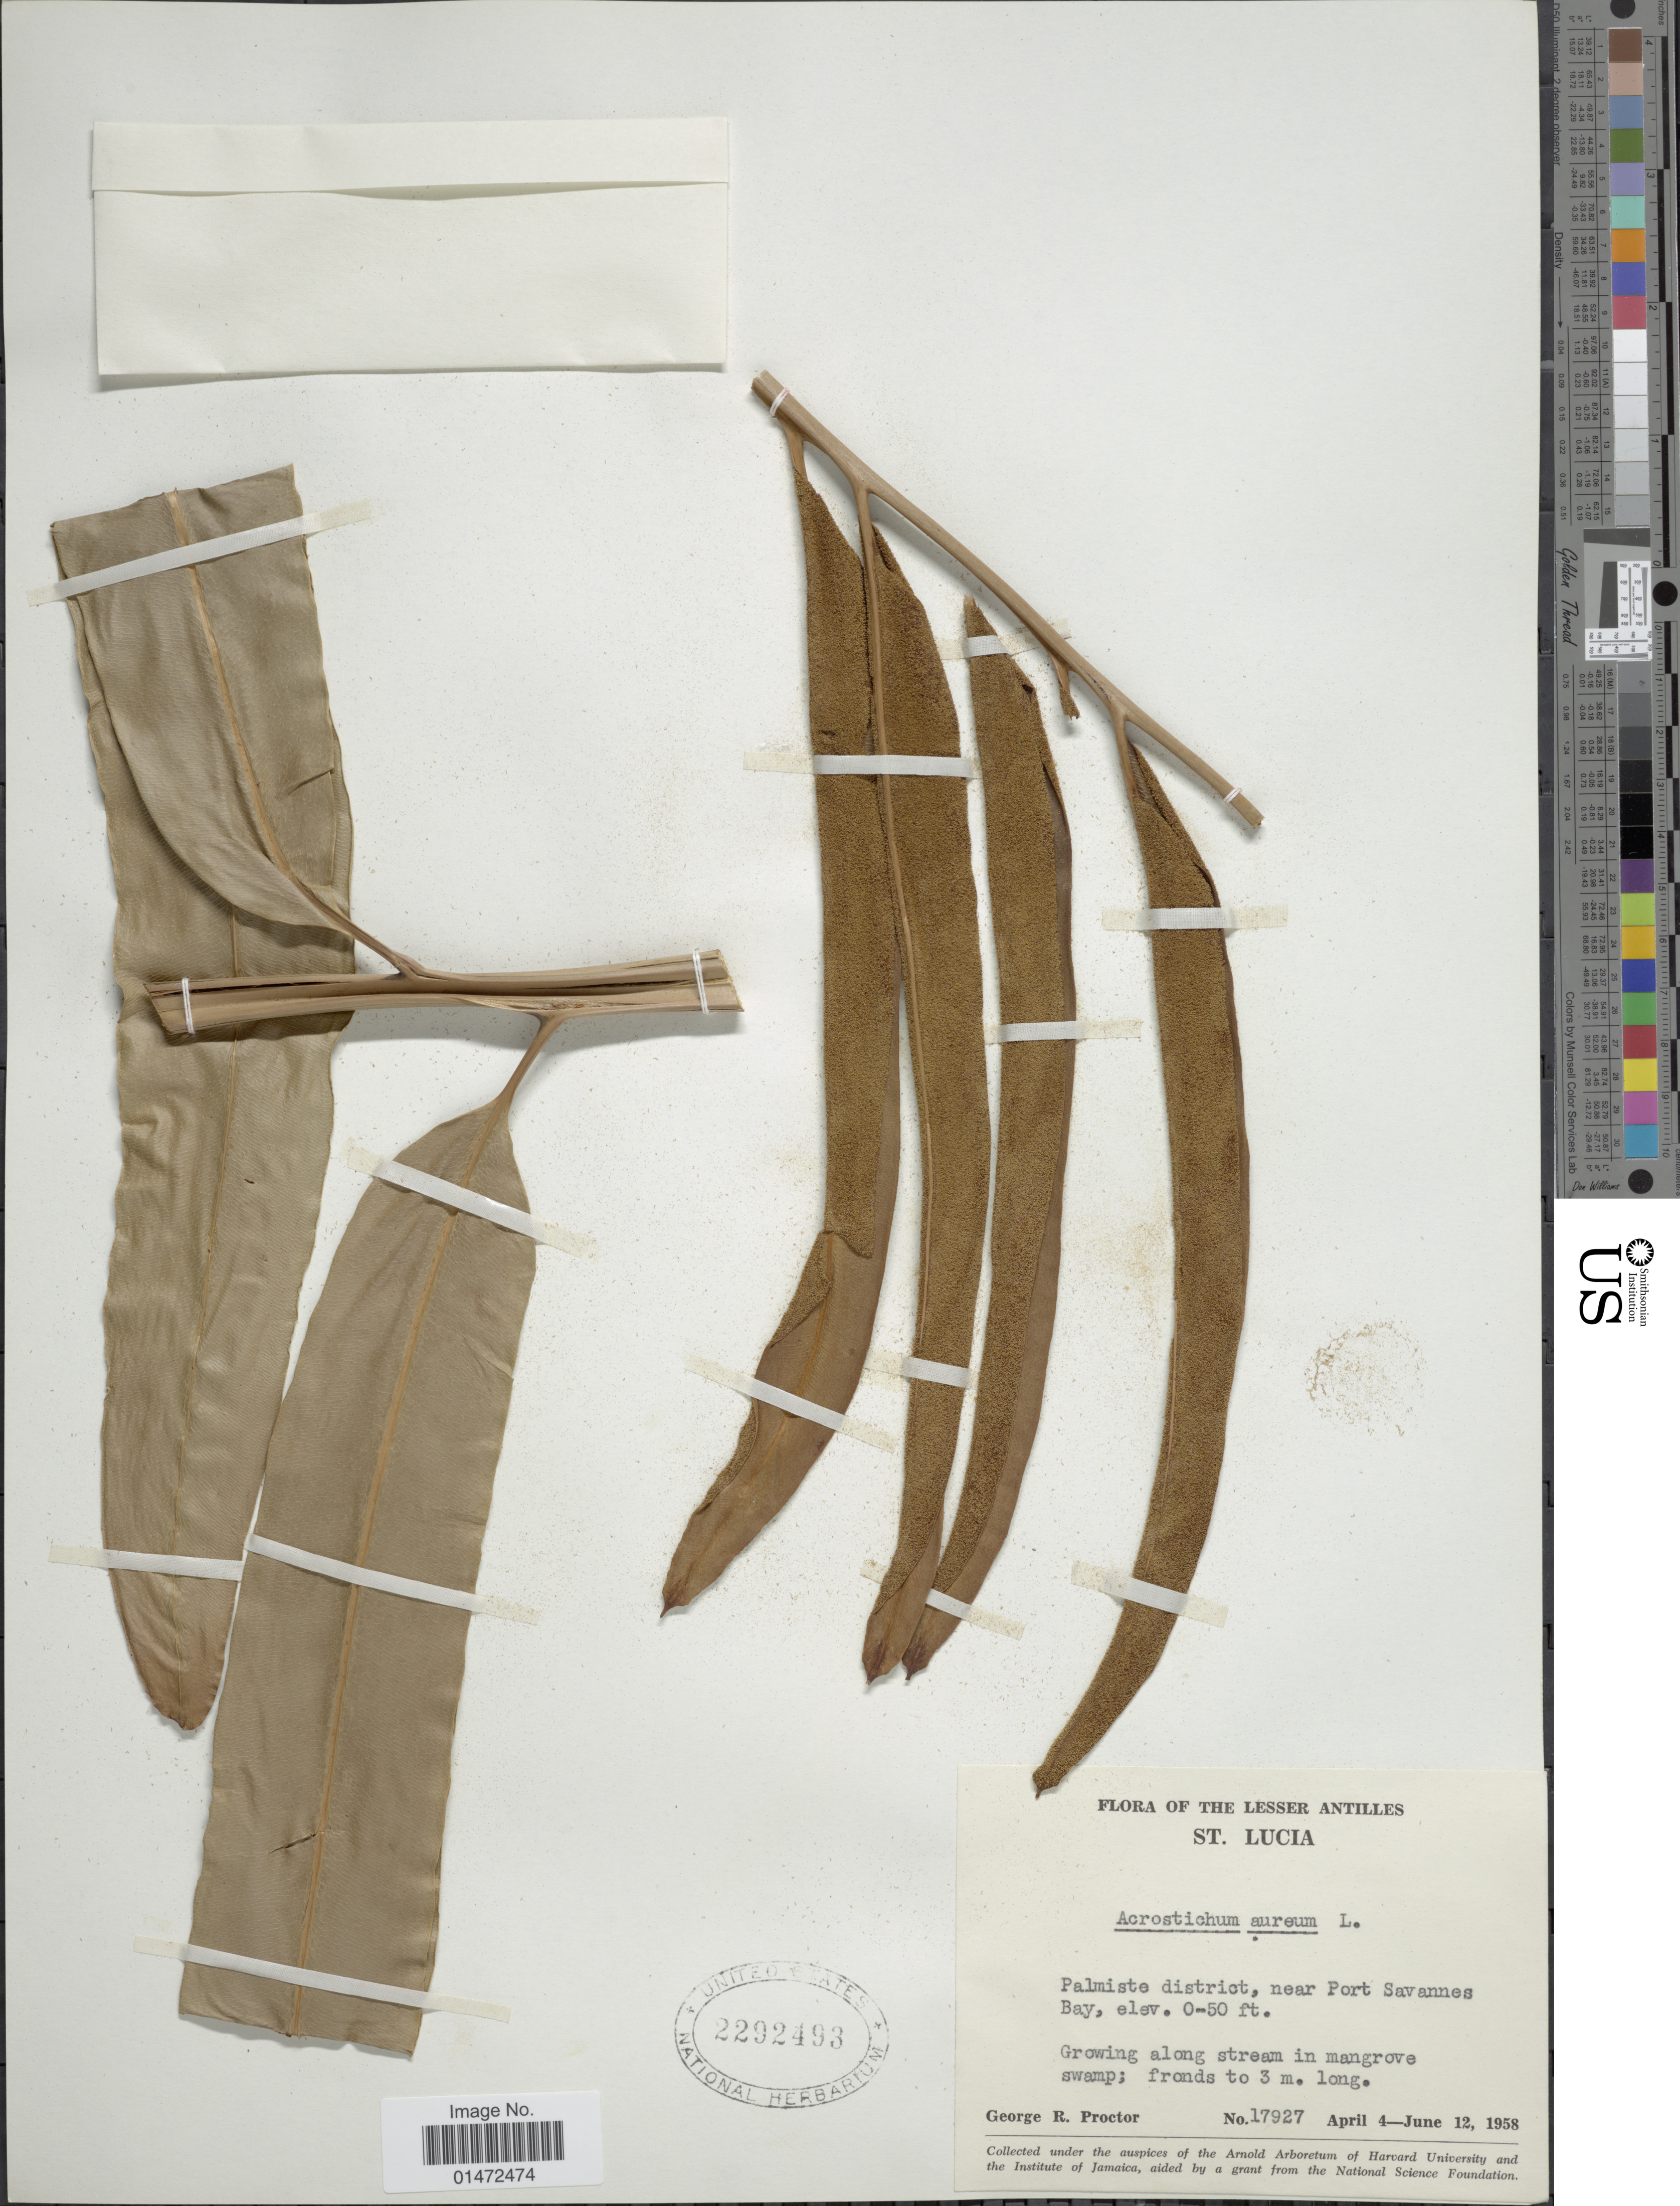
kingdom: Plantae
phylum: Tracheophyta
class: Polypodiopsida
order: Polypodiales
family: Pteridaceae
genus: Acrostichum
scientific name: Acrostichum aureum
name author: L.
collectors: G. R. Proctor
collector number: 17927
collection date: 1958-04-04/1958-06-12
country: St. Lucia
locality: Lesser Antilles. St. Lucia. Palmiste district, near Port Savannes Bay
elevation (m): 0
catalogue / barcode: US 2292493